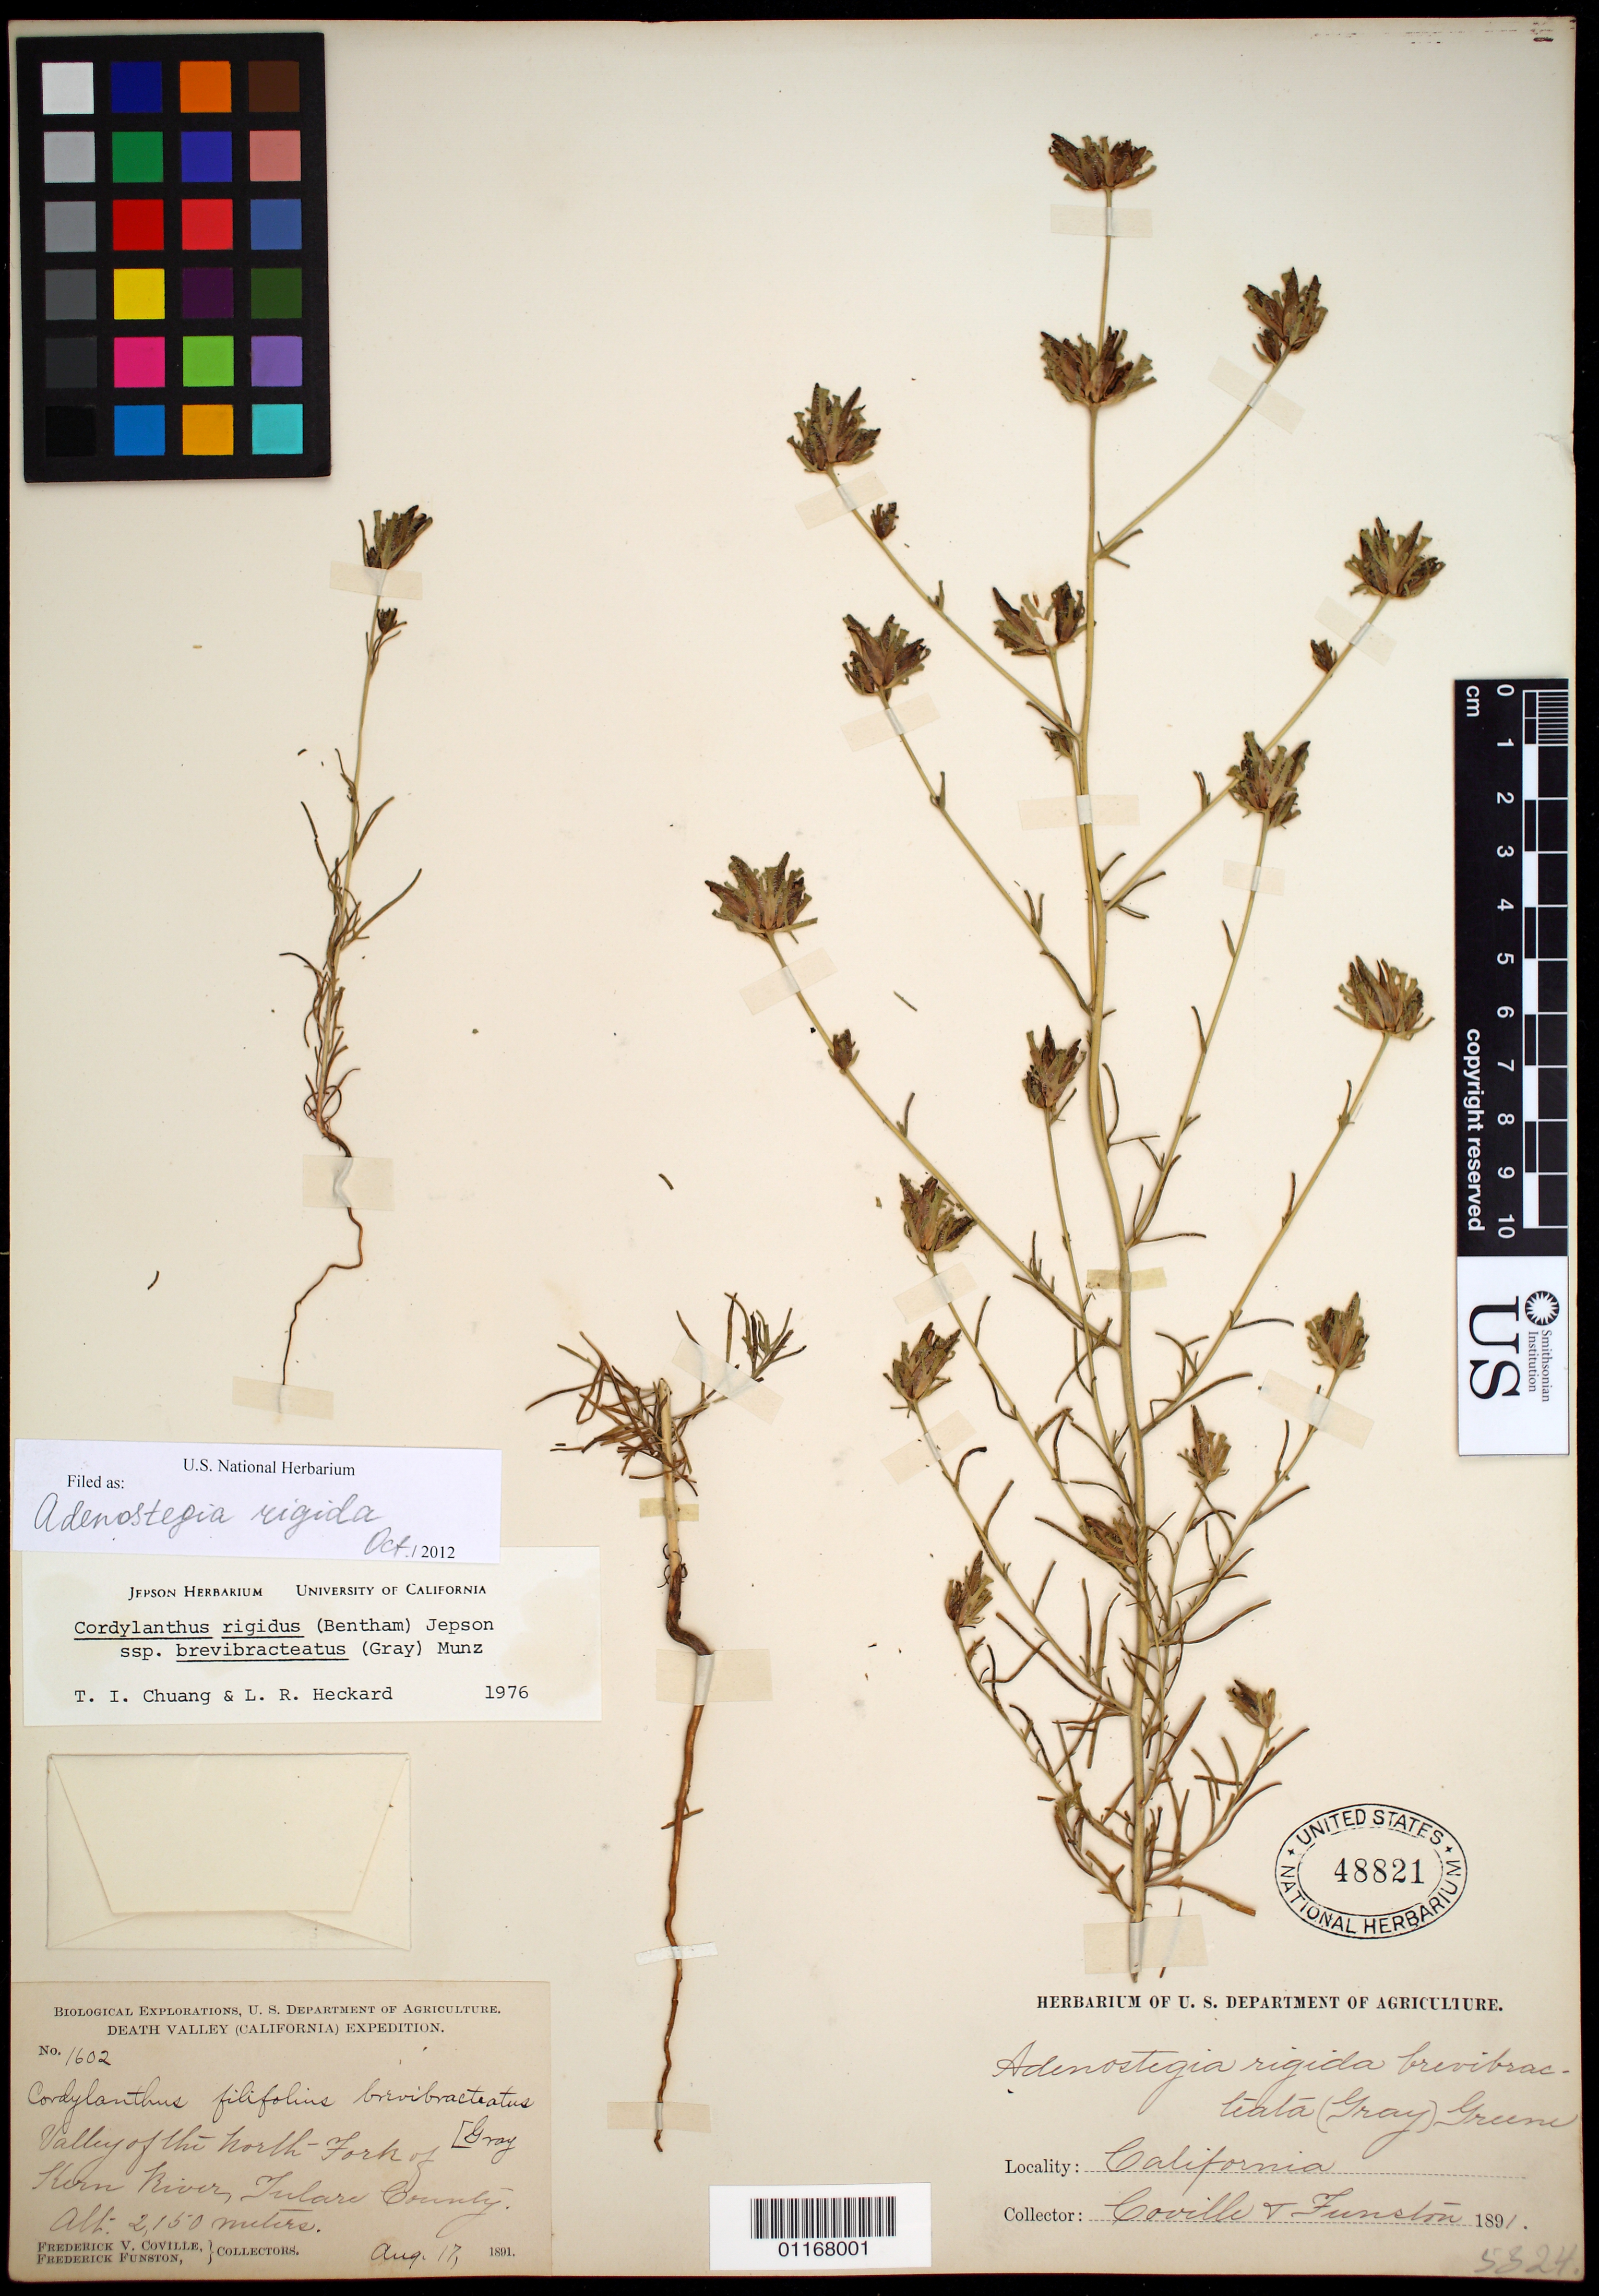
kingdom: Plantae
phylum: Tracheophyta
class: Magnoliopsida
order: Lamiales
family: Orobanchaceae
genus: Cordylanthus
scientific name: Cordylanthus rigidus subsp. rigidus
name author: (Benth.) Jeps.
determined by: Barringer, K. A.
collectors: F. V. Coville & F. Funston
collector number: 1602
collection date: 1891-08-17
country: United States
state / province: California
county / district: Tulare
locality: Valley of north Fork of Kern River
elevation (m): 2150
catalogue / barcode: US 48821